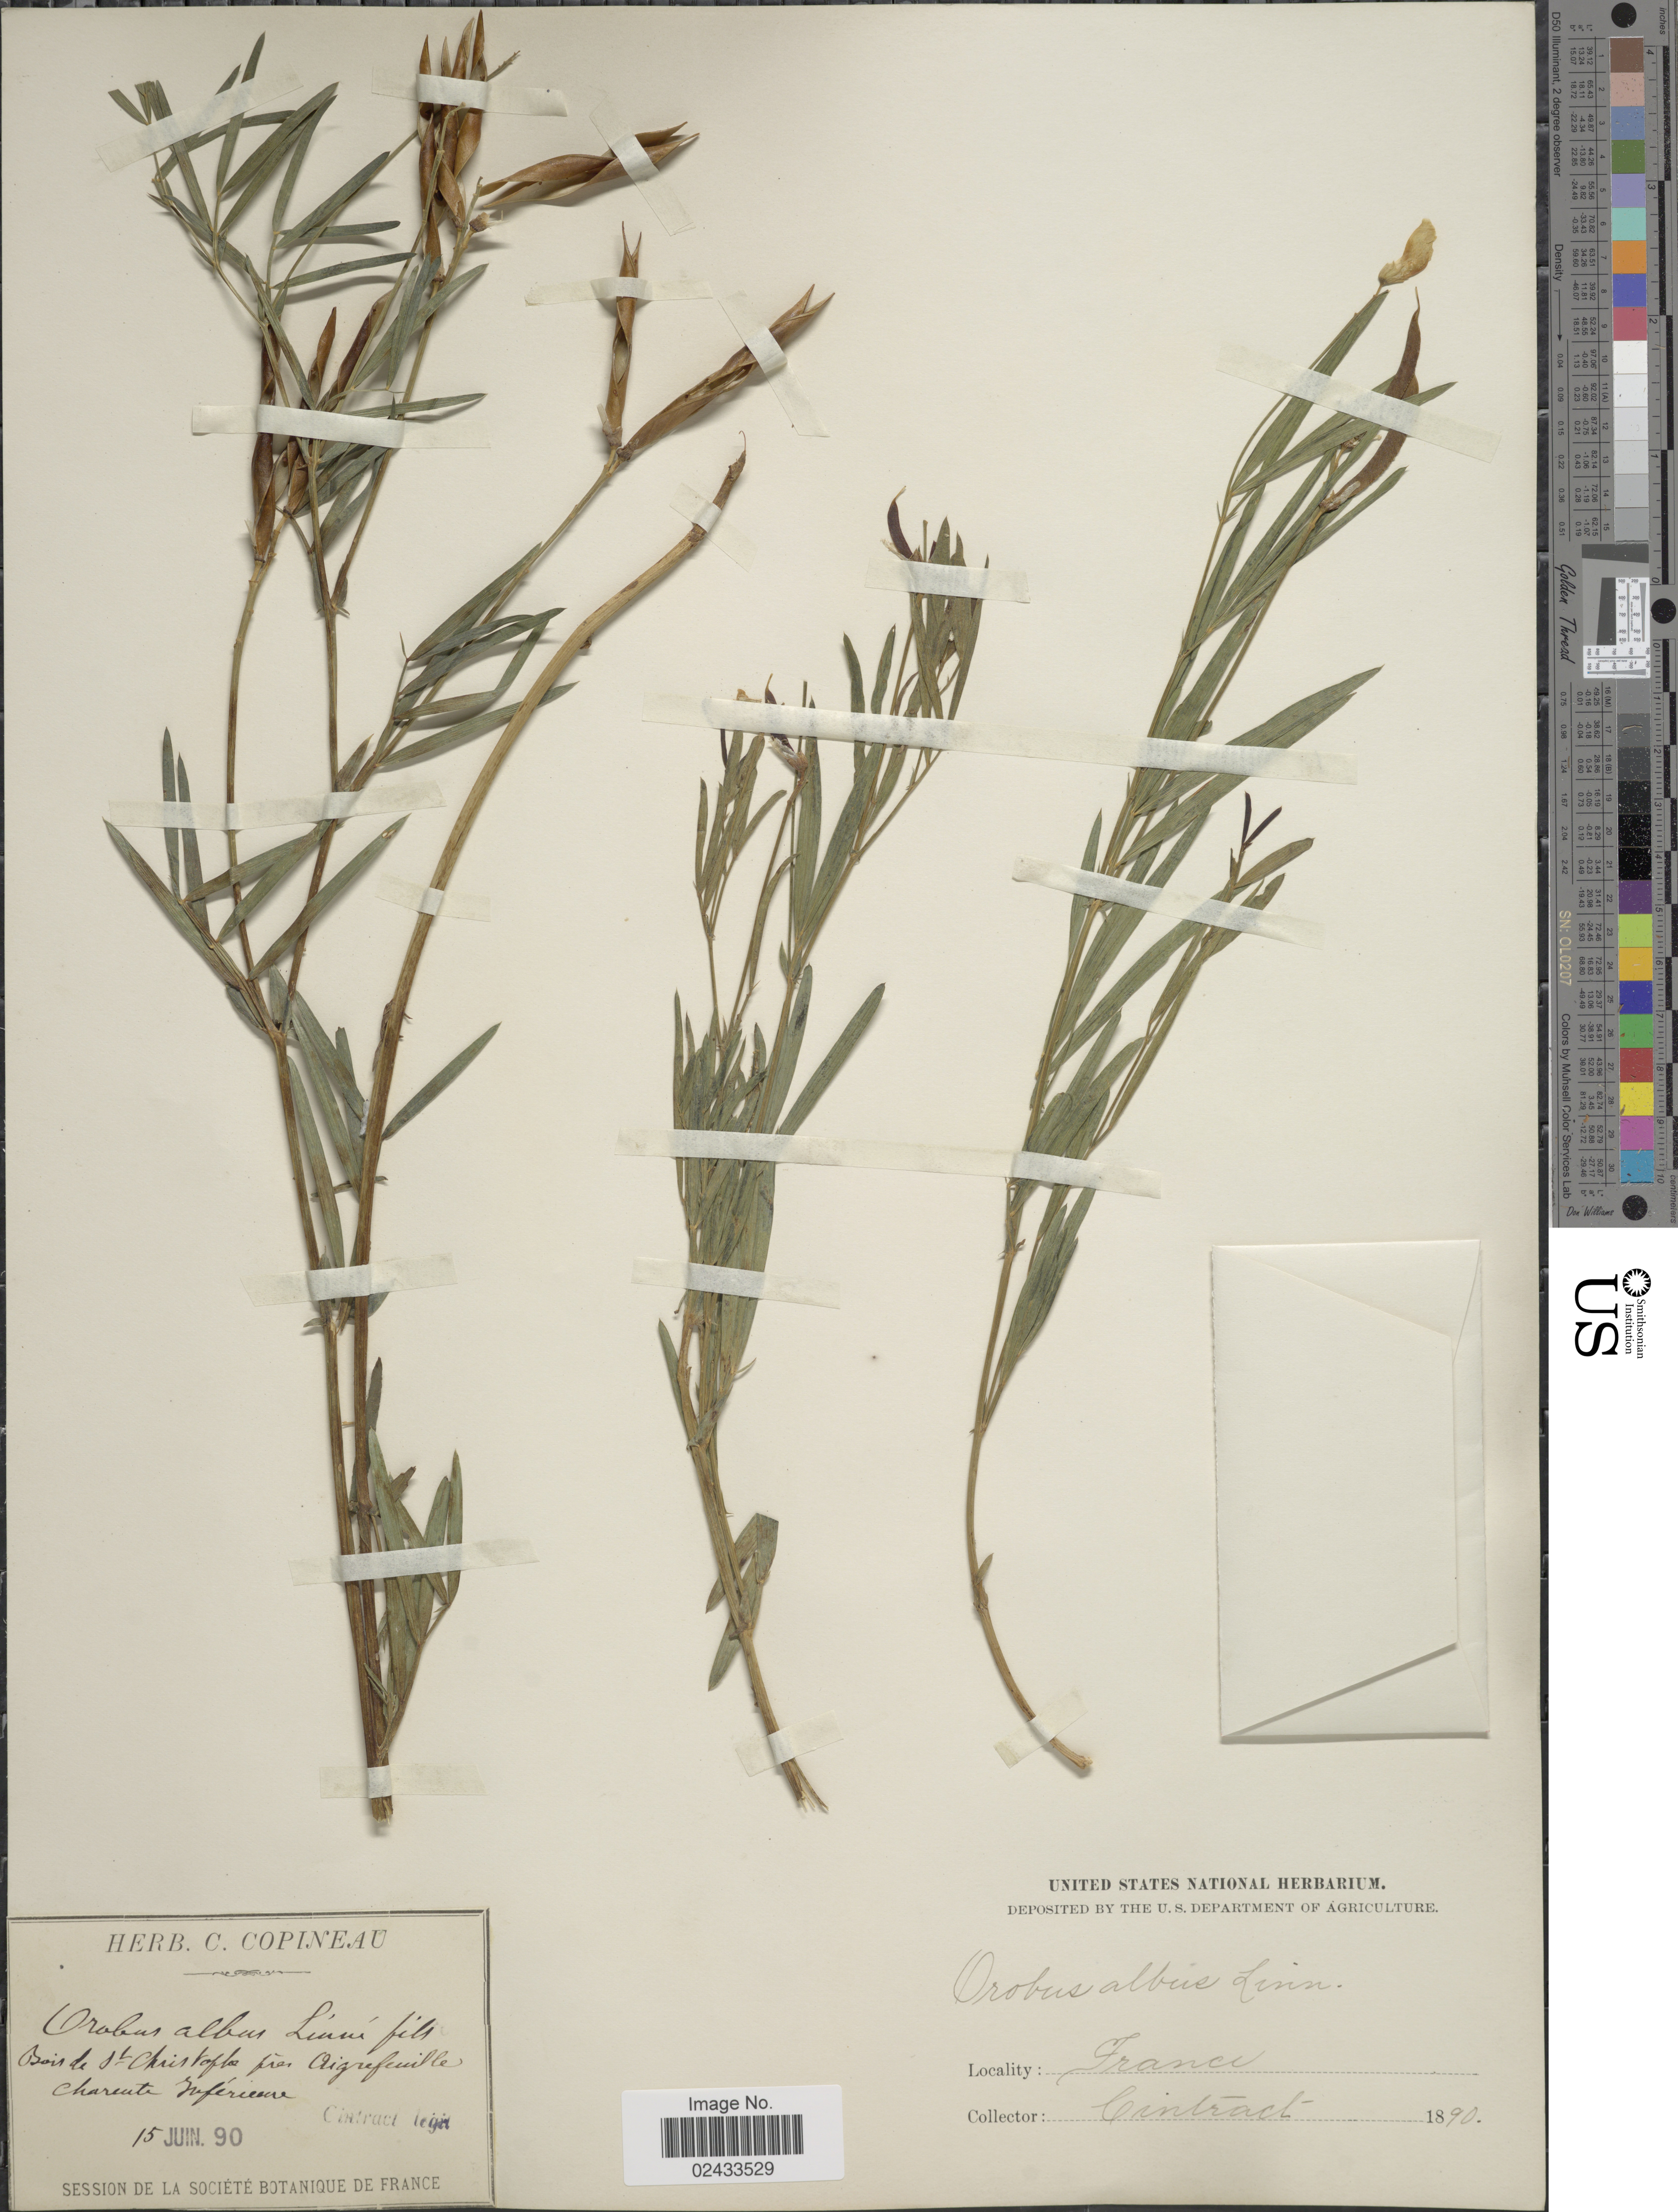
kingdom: Plantae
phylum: Tracheophyta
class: Magnoliopsida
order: Fabales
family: Fabaceae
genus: Lathyrus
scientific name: Lathyrus pannonicus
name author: (Jacq.) Garcke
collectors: Cintract, --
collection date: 1890-06-15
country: France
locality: Bois de St. Christophe près Aigrefeuille Charente Inférieure.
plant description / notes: Corrected "Bois de St. Christof pres Aigrefeuille Chareute Inferioire" to "Bois de St. Christophe près Aigrefeuille Charente Inférieure."